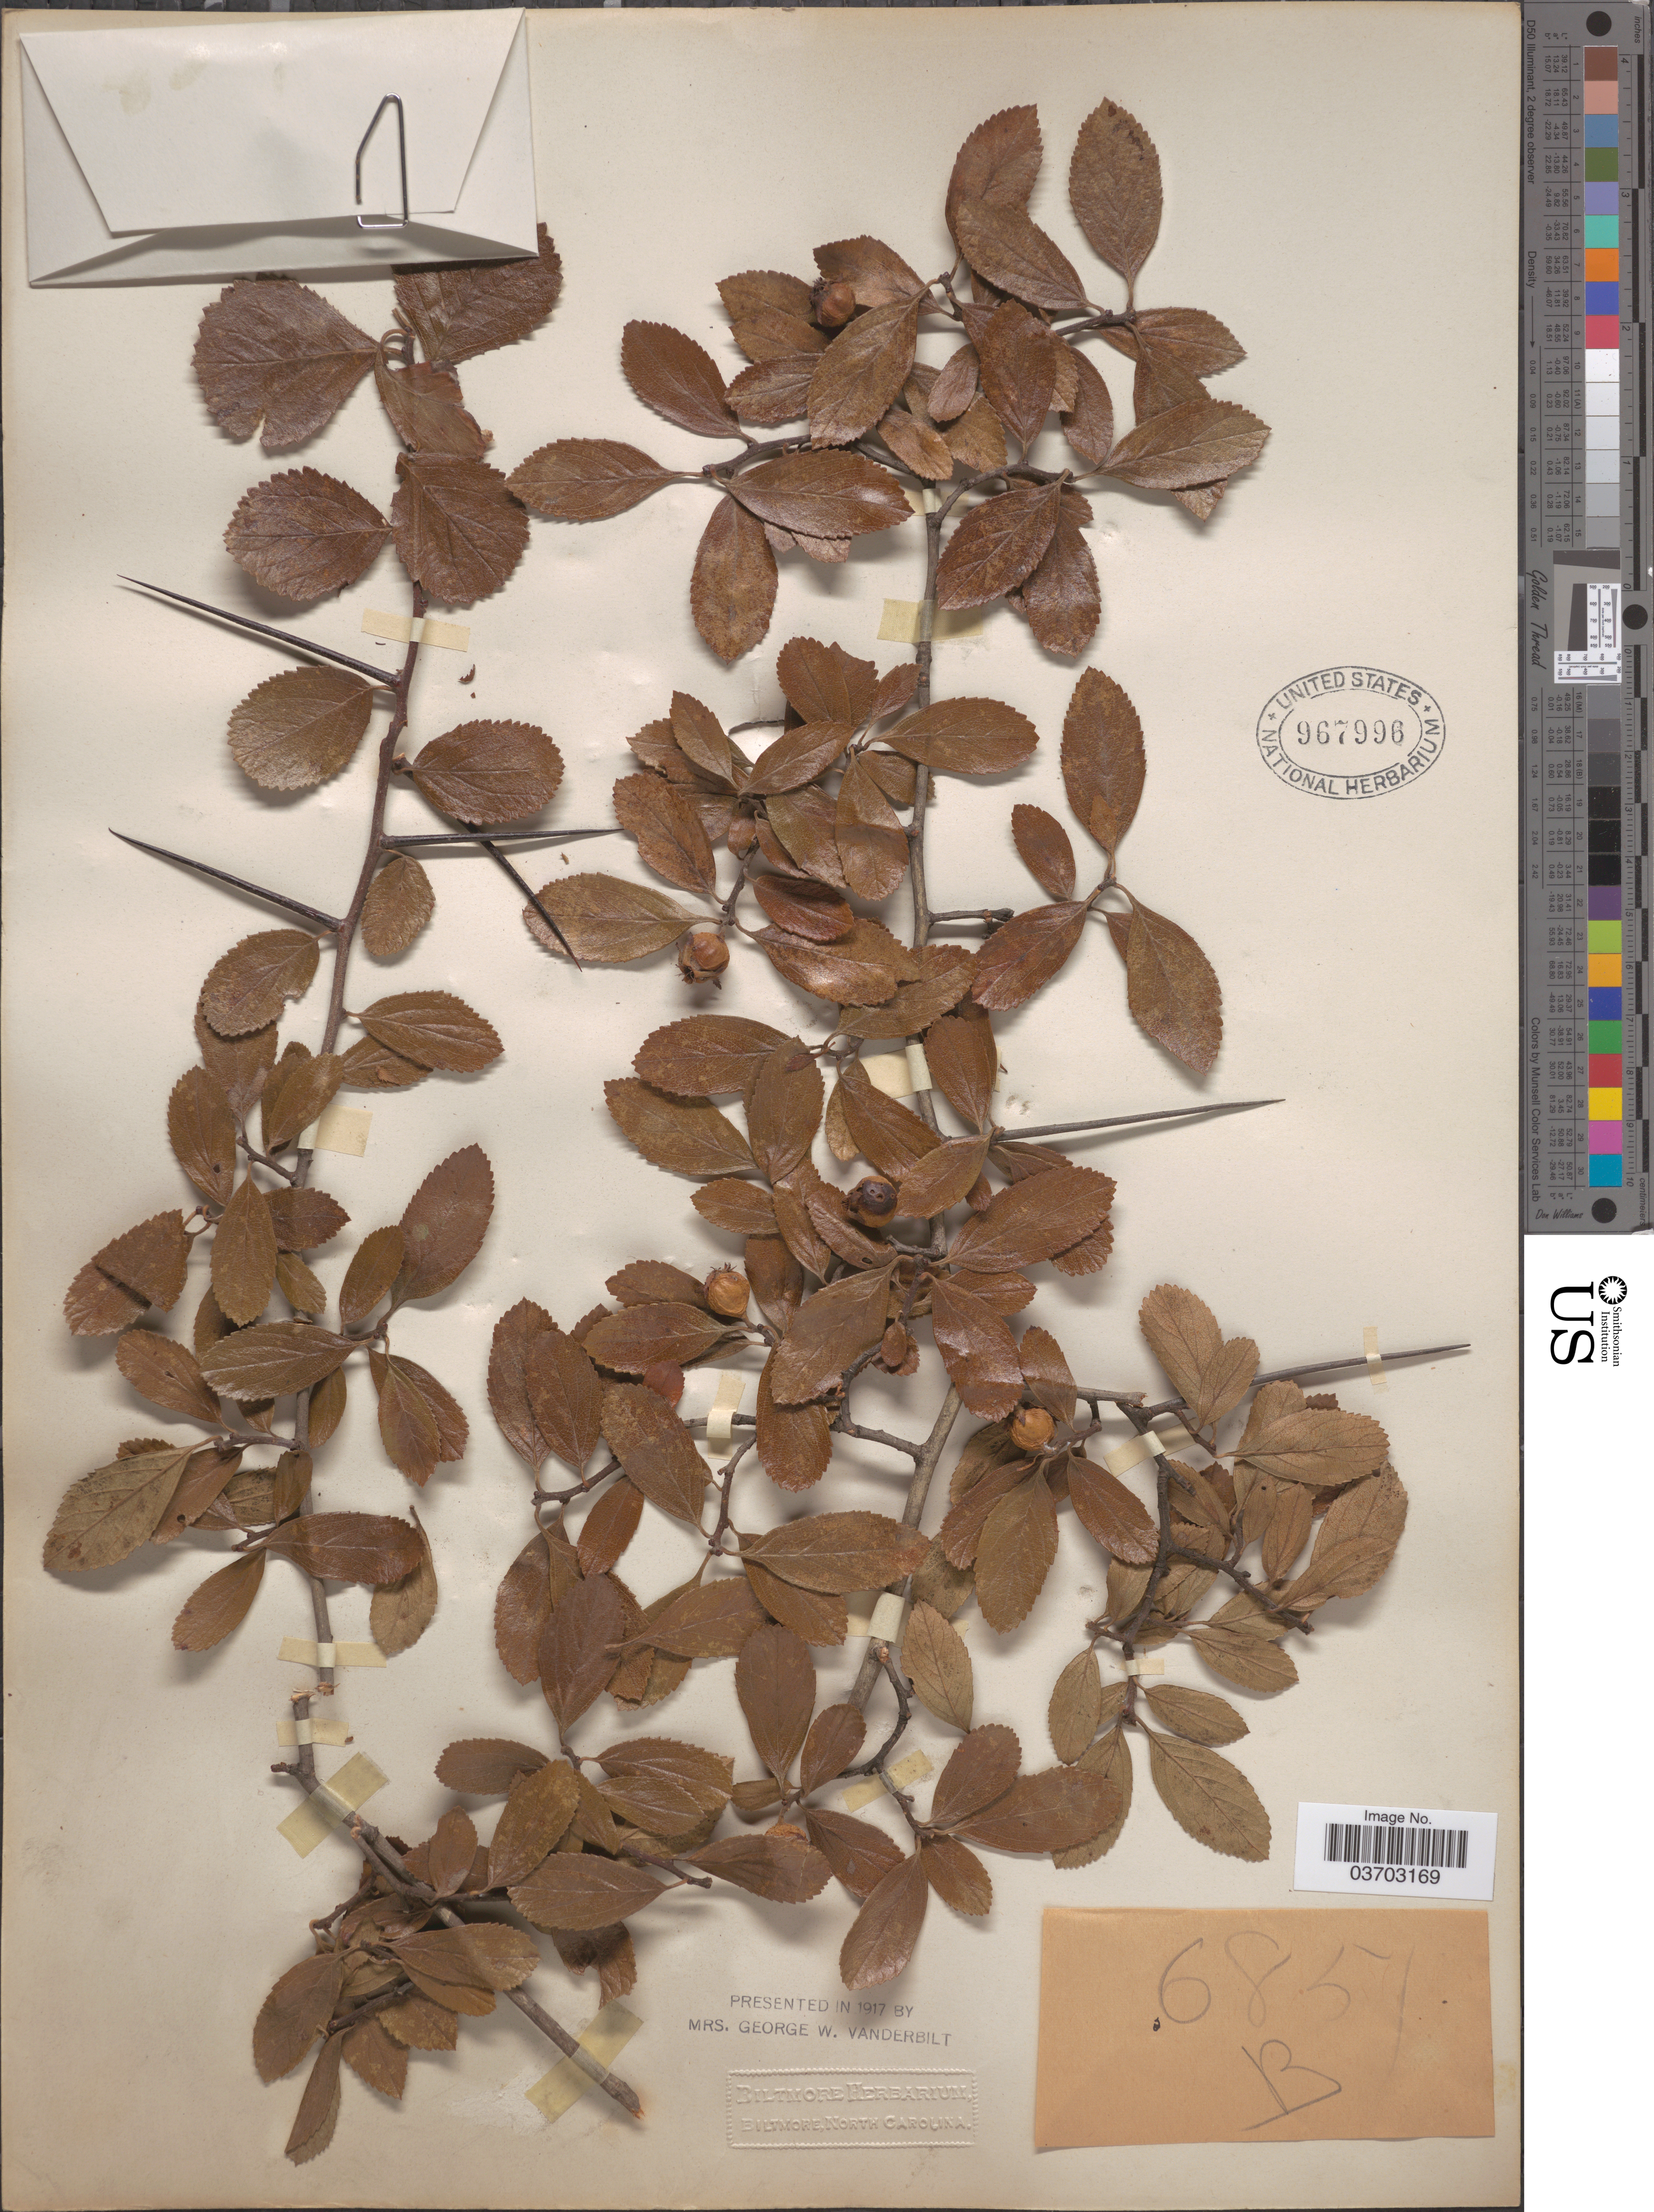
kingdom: Plantae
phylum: Tracheophyta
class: Magnoliopsida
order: Rosales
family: Rosaceae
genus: Crataegus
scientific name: Crataegus sp.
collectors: ex herb. Biltmore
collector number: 6851B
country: United States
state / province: North Carolina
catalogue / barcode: US 967996